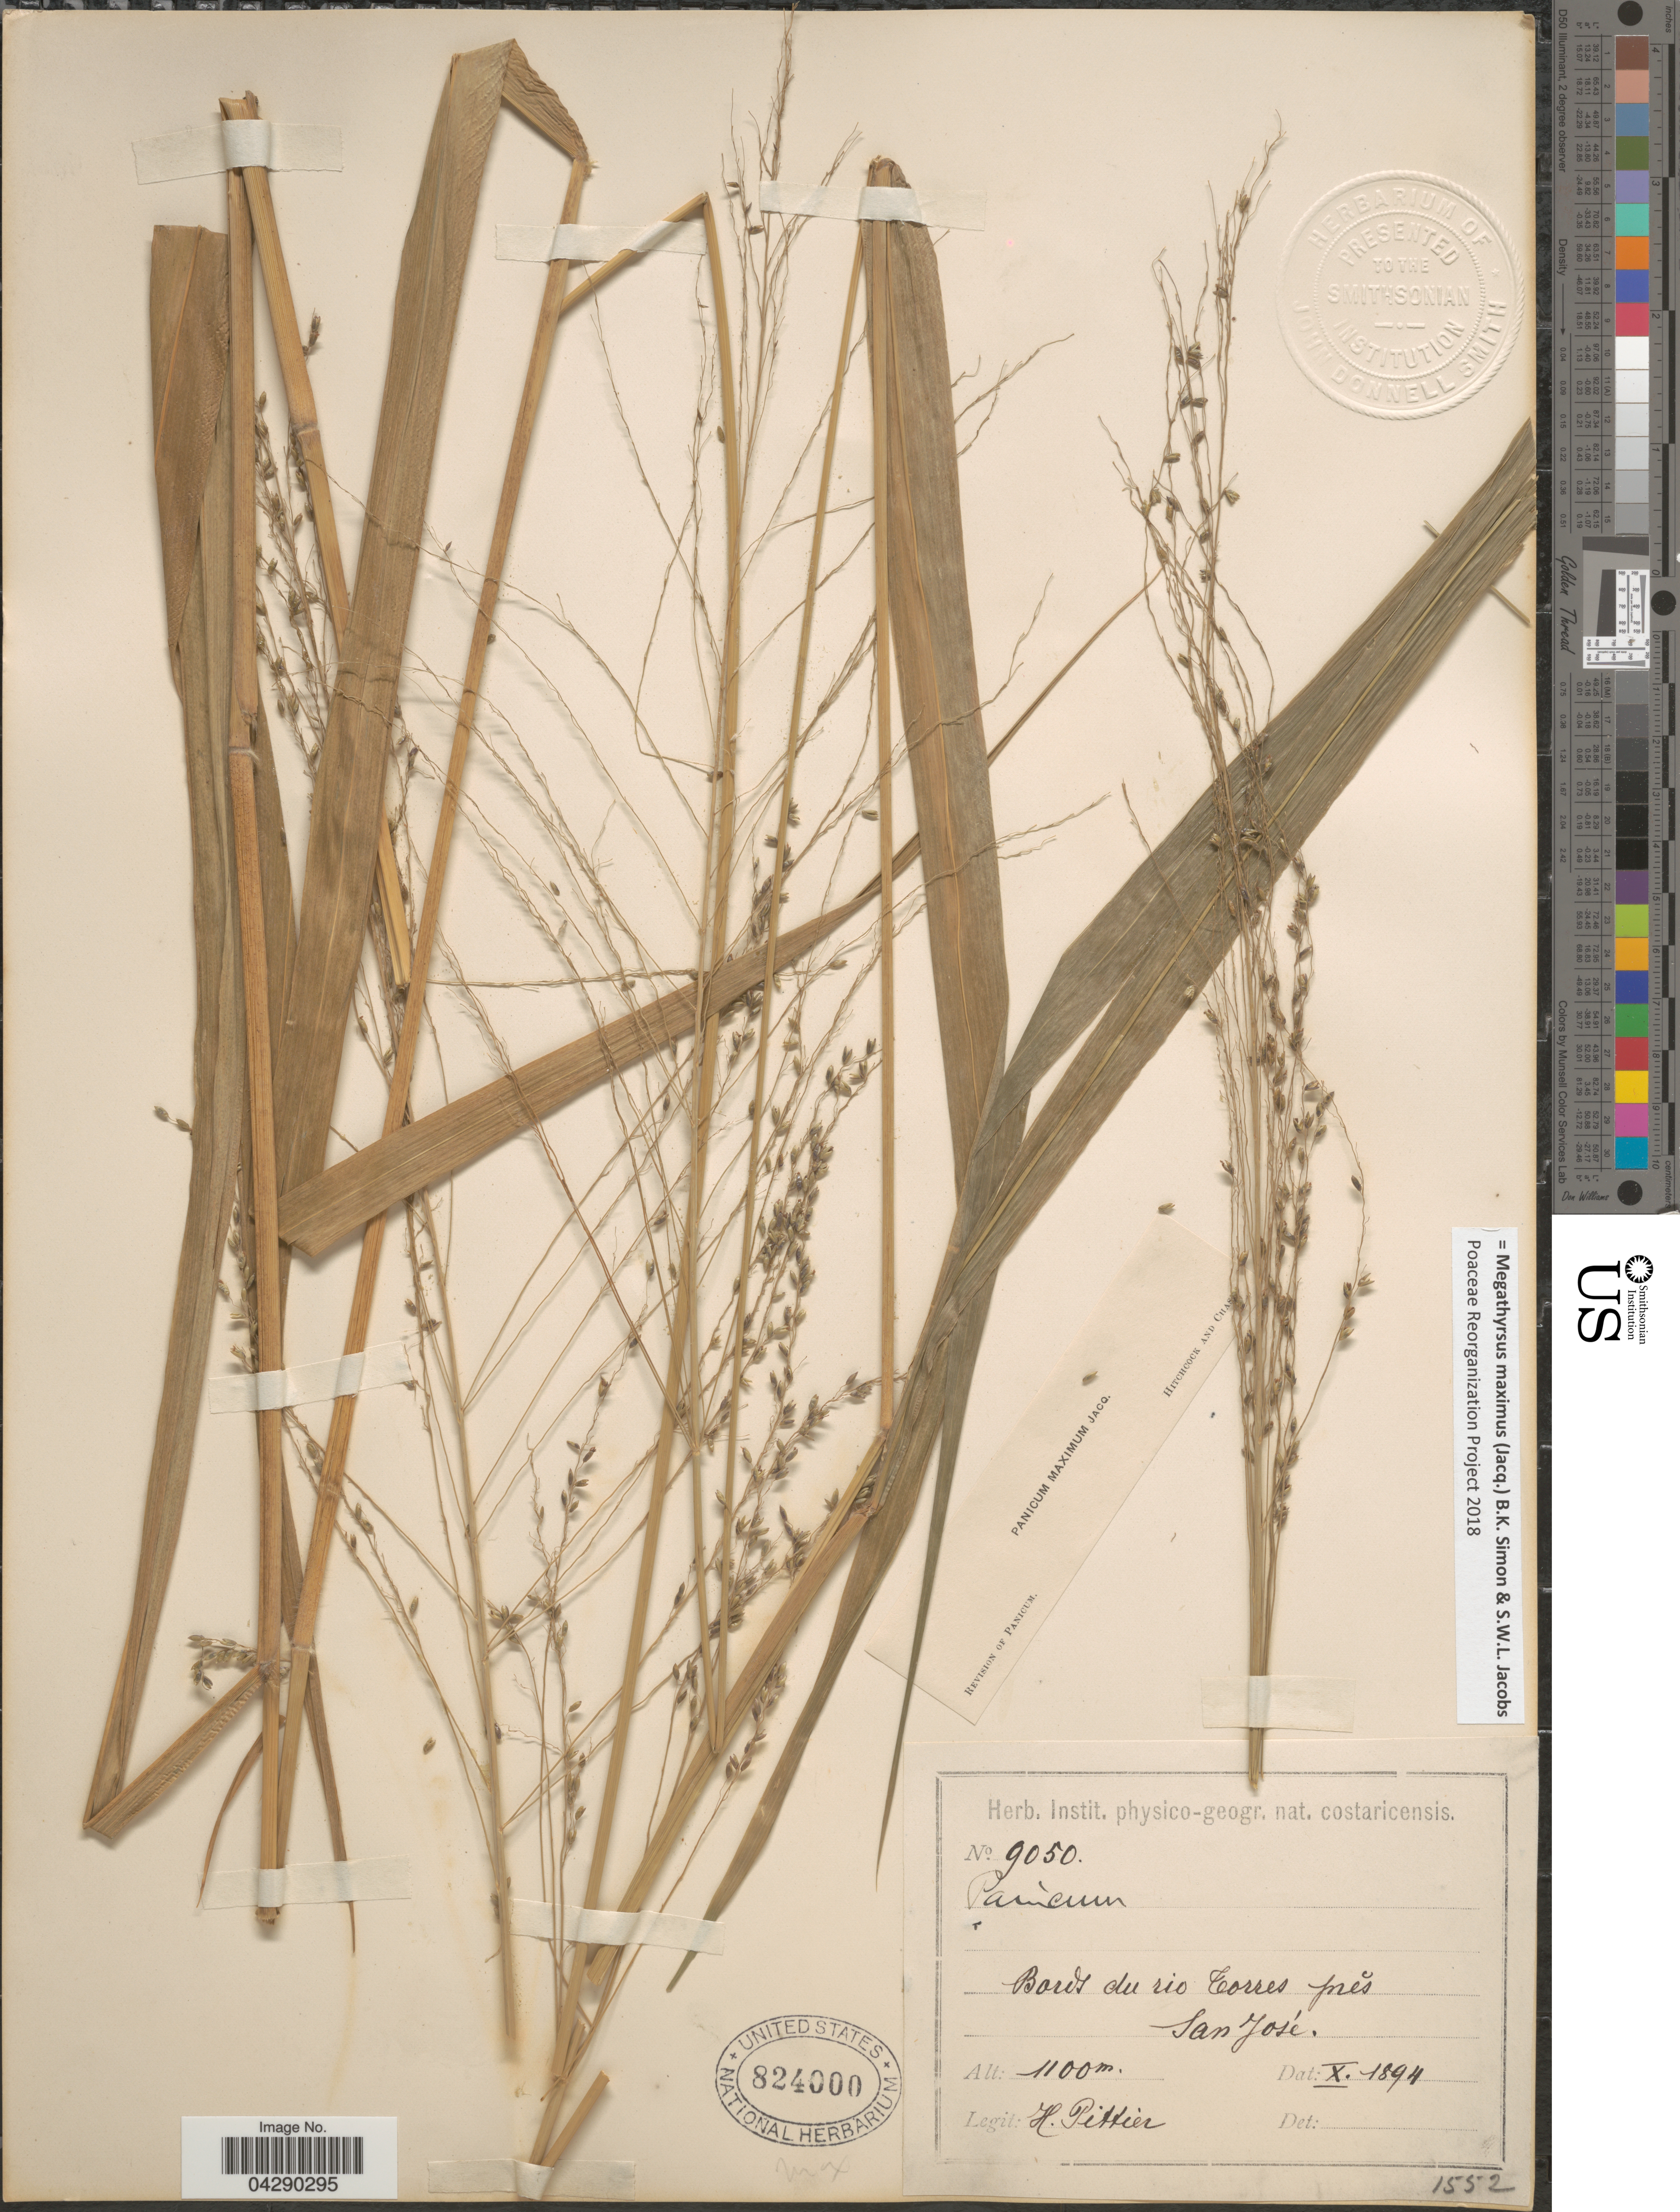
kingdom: Plantae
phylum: Tracheophyta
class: Liliopsida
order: Poales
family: Poaceae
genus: Megathyrsus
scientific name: Megathyrsus maximus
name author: (Jacq.) B.K. Simon & S.W.L. Jacobs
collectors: H. F. Pittier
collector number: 9050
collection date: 1894-10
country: Costa Rica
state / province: San José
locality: Bords du rio Torres près San José.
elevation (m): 1100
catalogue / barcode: US 824000